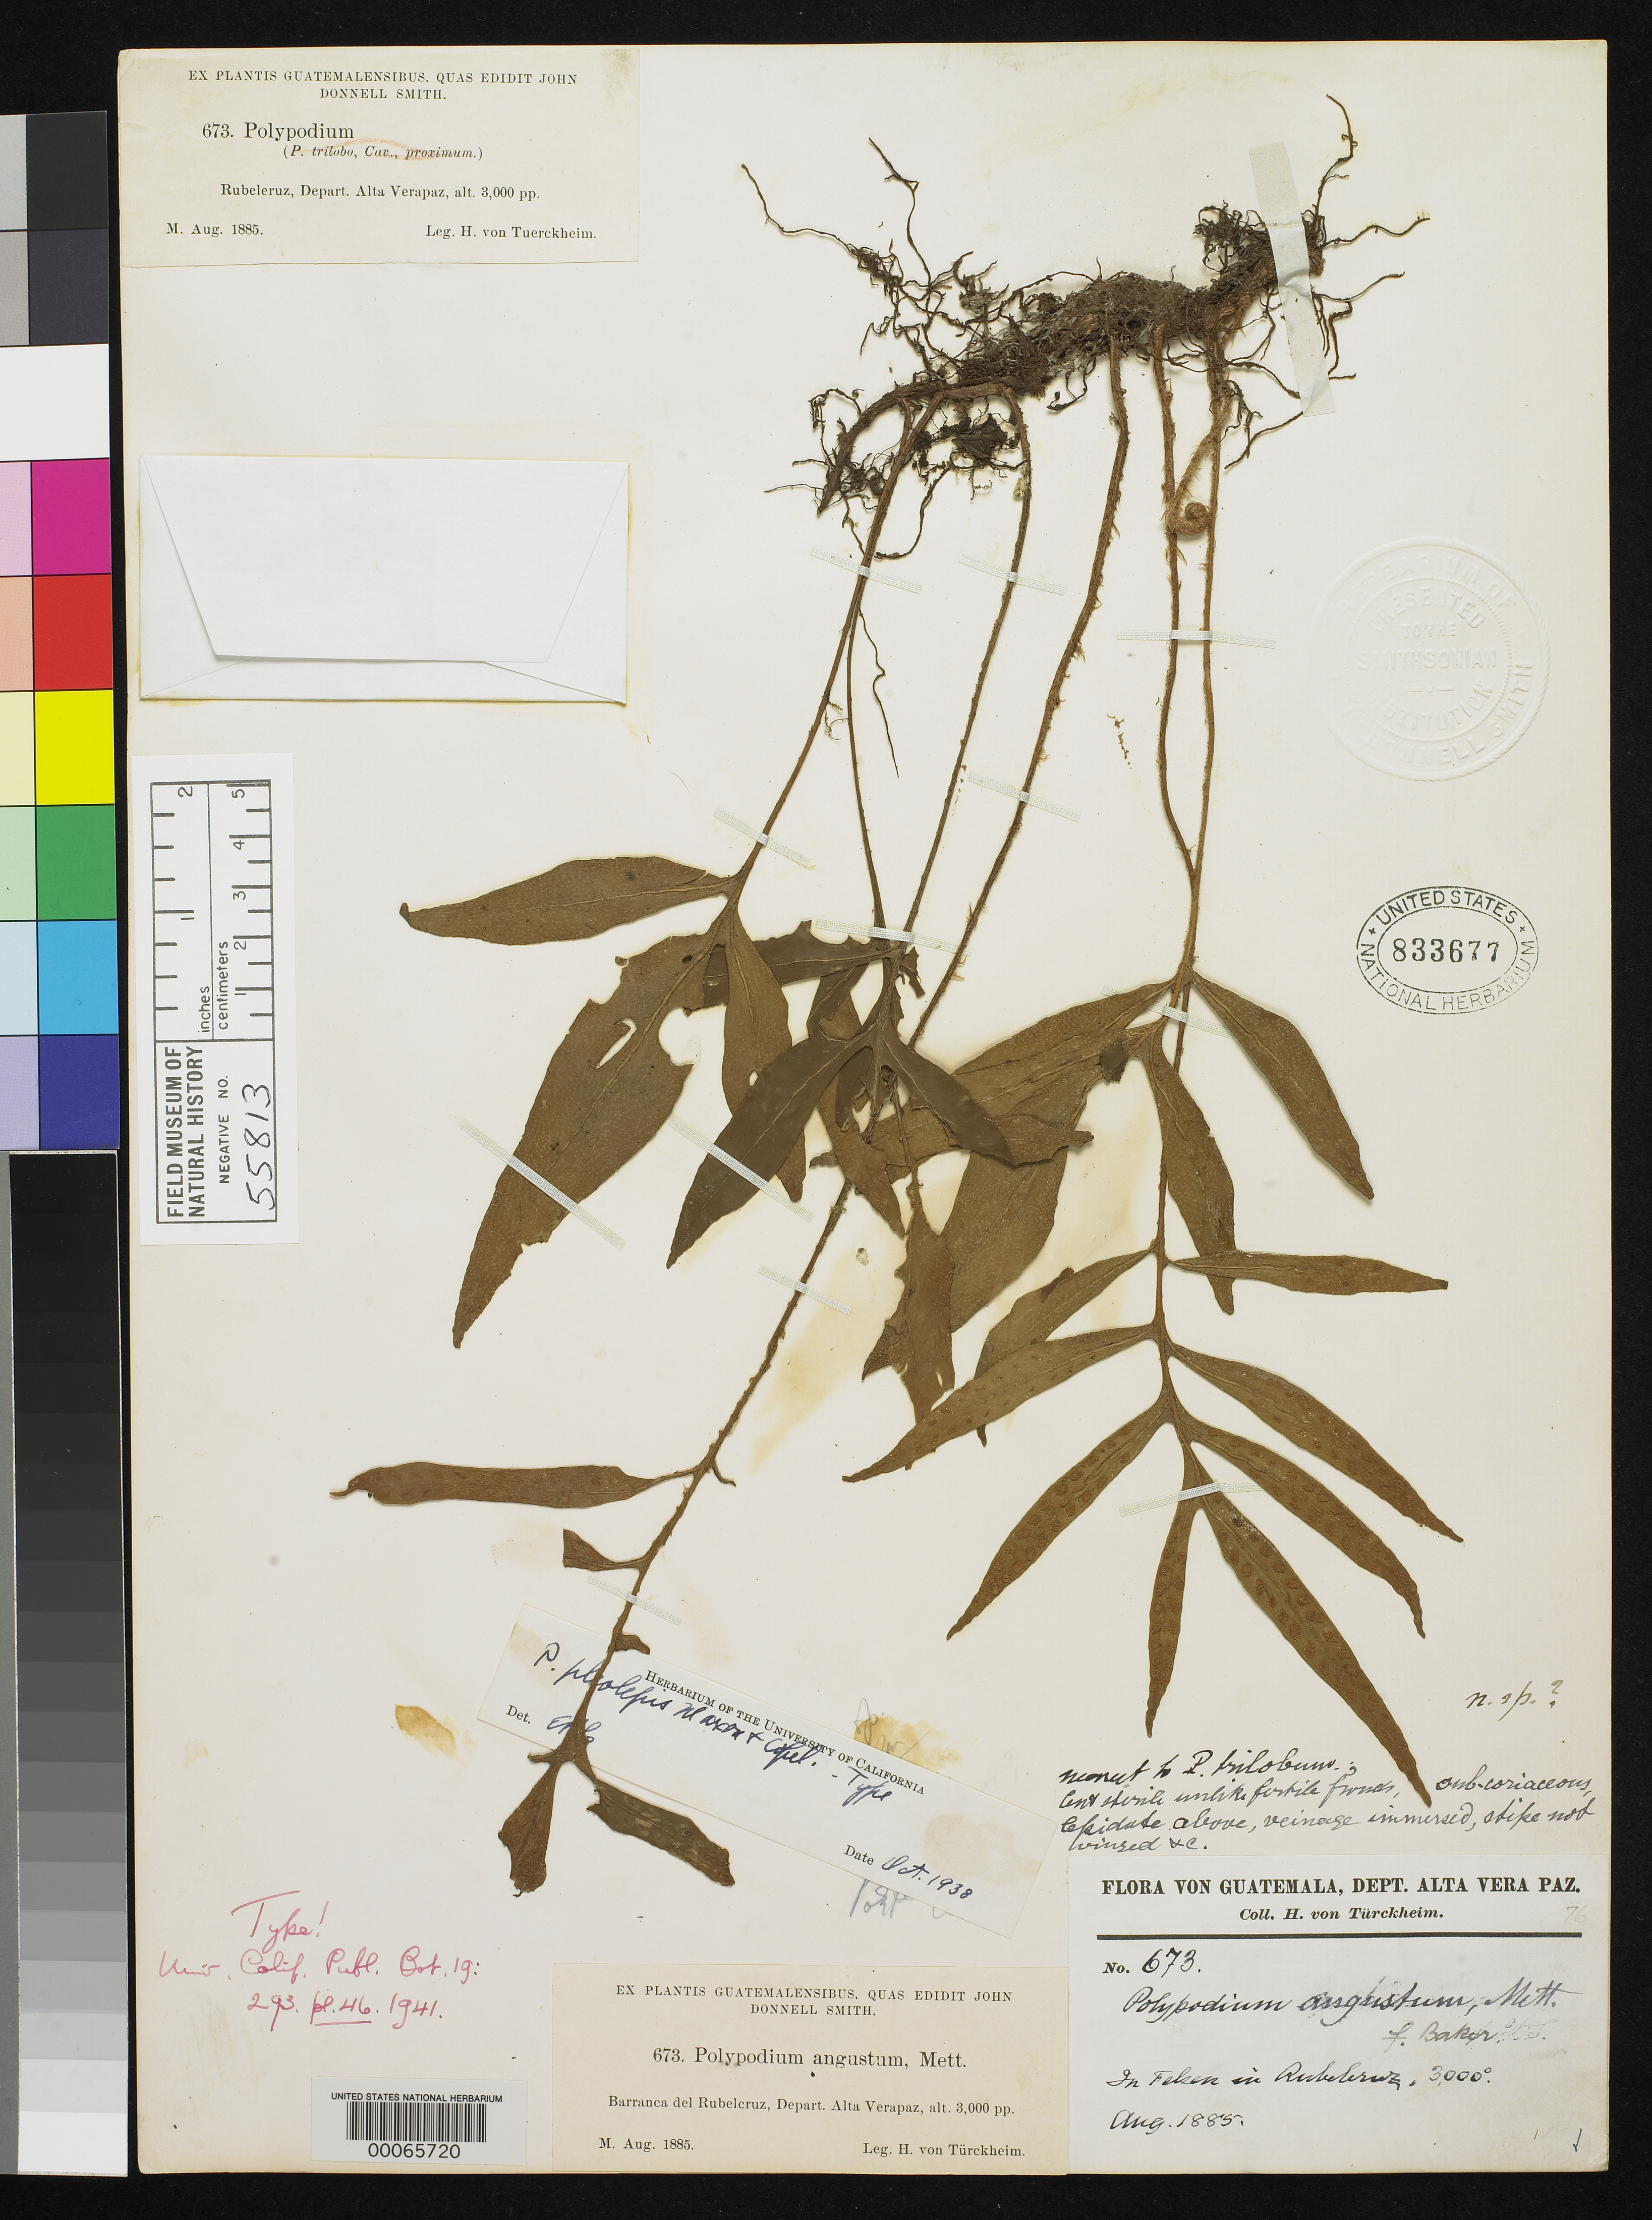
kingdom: Plantae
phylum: Tracheophyta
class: Polypodiopsida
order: Polypodiales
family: Polypodiaceae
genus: Polypodium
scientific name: Polypodium pleolepis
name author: Maxon & Copel. in Copel.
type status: Type Collection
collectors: H. von Türckheim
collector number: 673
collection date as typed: Aug 1885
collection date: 1885-08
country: Guatemala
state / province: Alta Verapaz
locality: Barranca del Rubelcruz.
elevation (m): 914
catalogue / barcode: US 833677